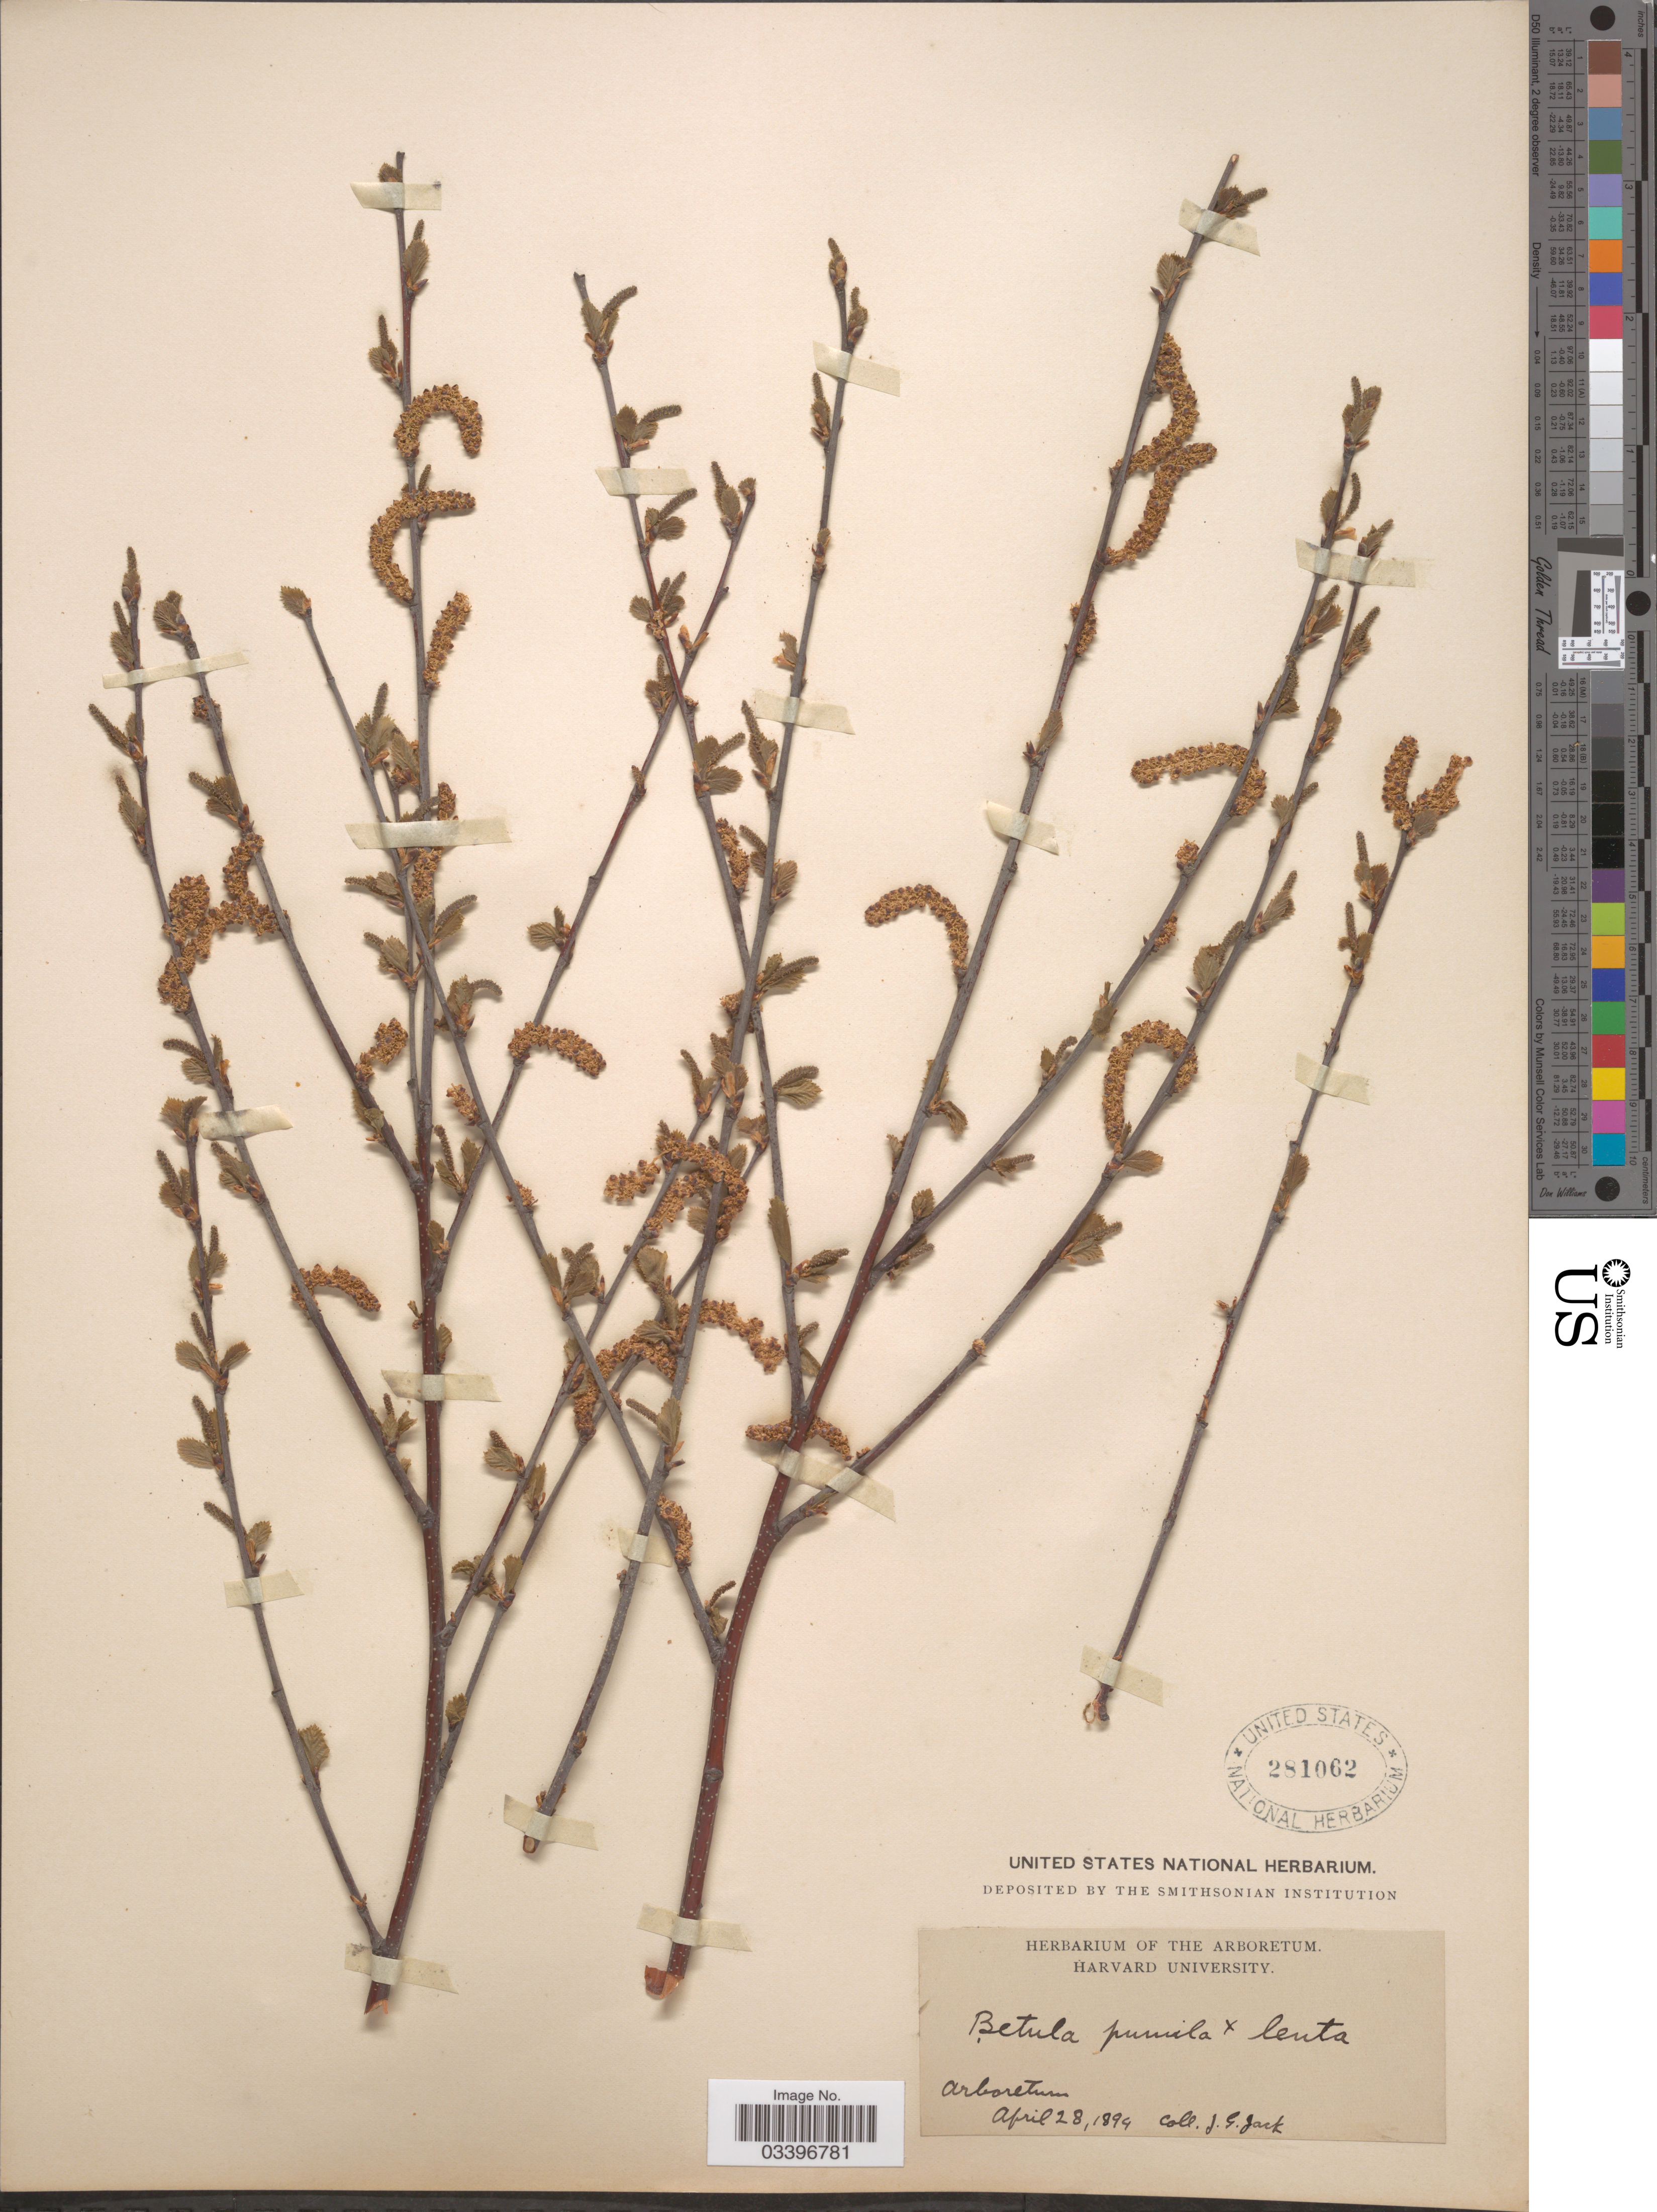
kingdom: Plantae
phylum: Tracheophyta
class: Magnoliopsida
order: Fagales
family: Betulaceae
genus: Betula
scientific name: Betula pumila x B. lenta L.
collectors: J. G. Jack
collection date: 1894-04-28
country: United States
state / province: Massachusetts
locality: Arboretum.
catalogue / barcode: US 281062